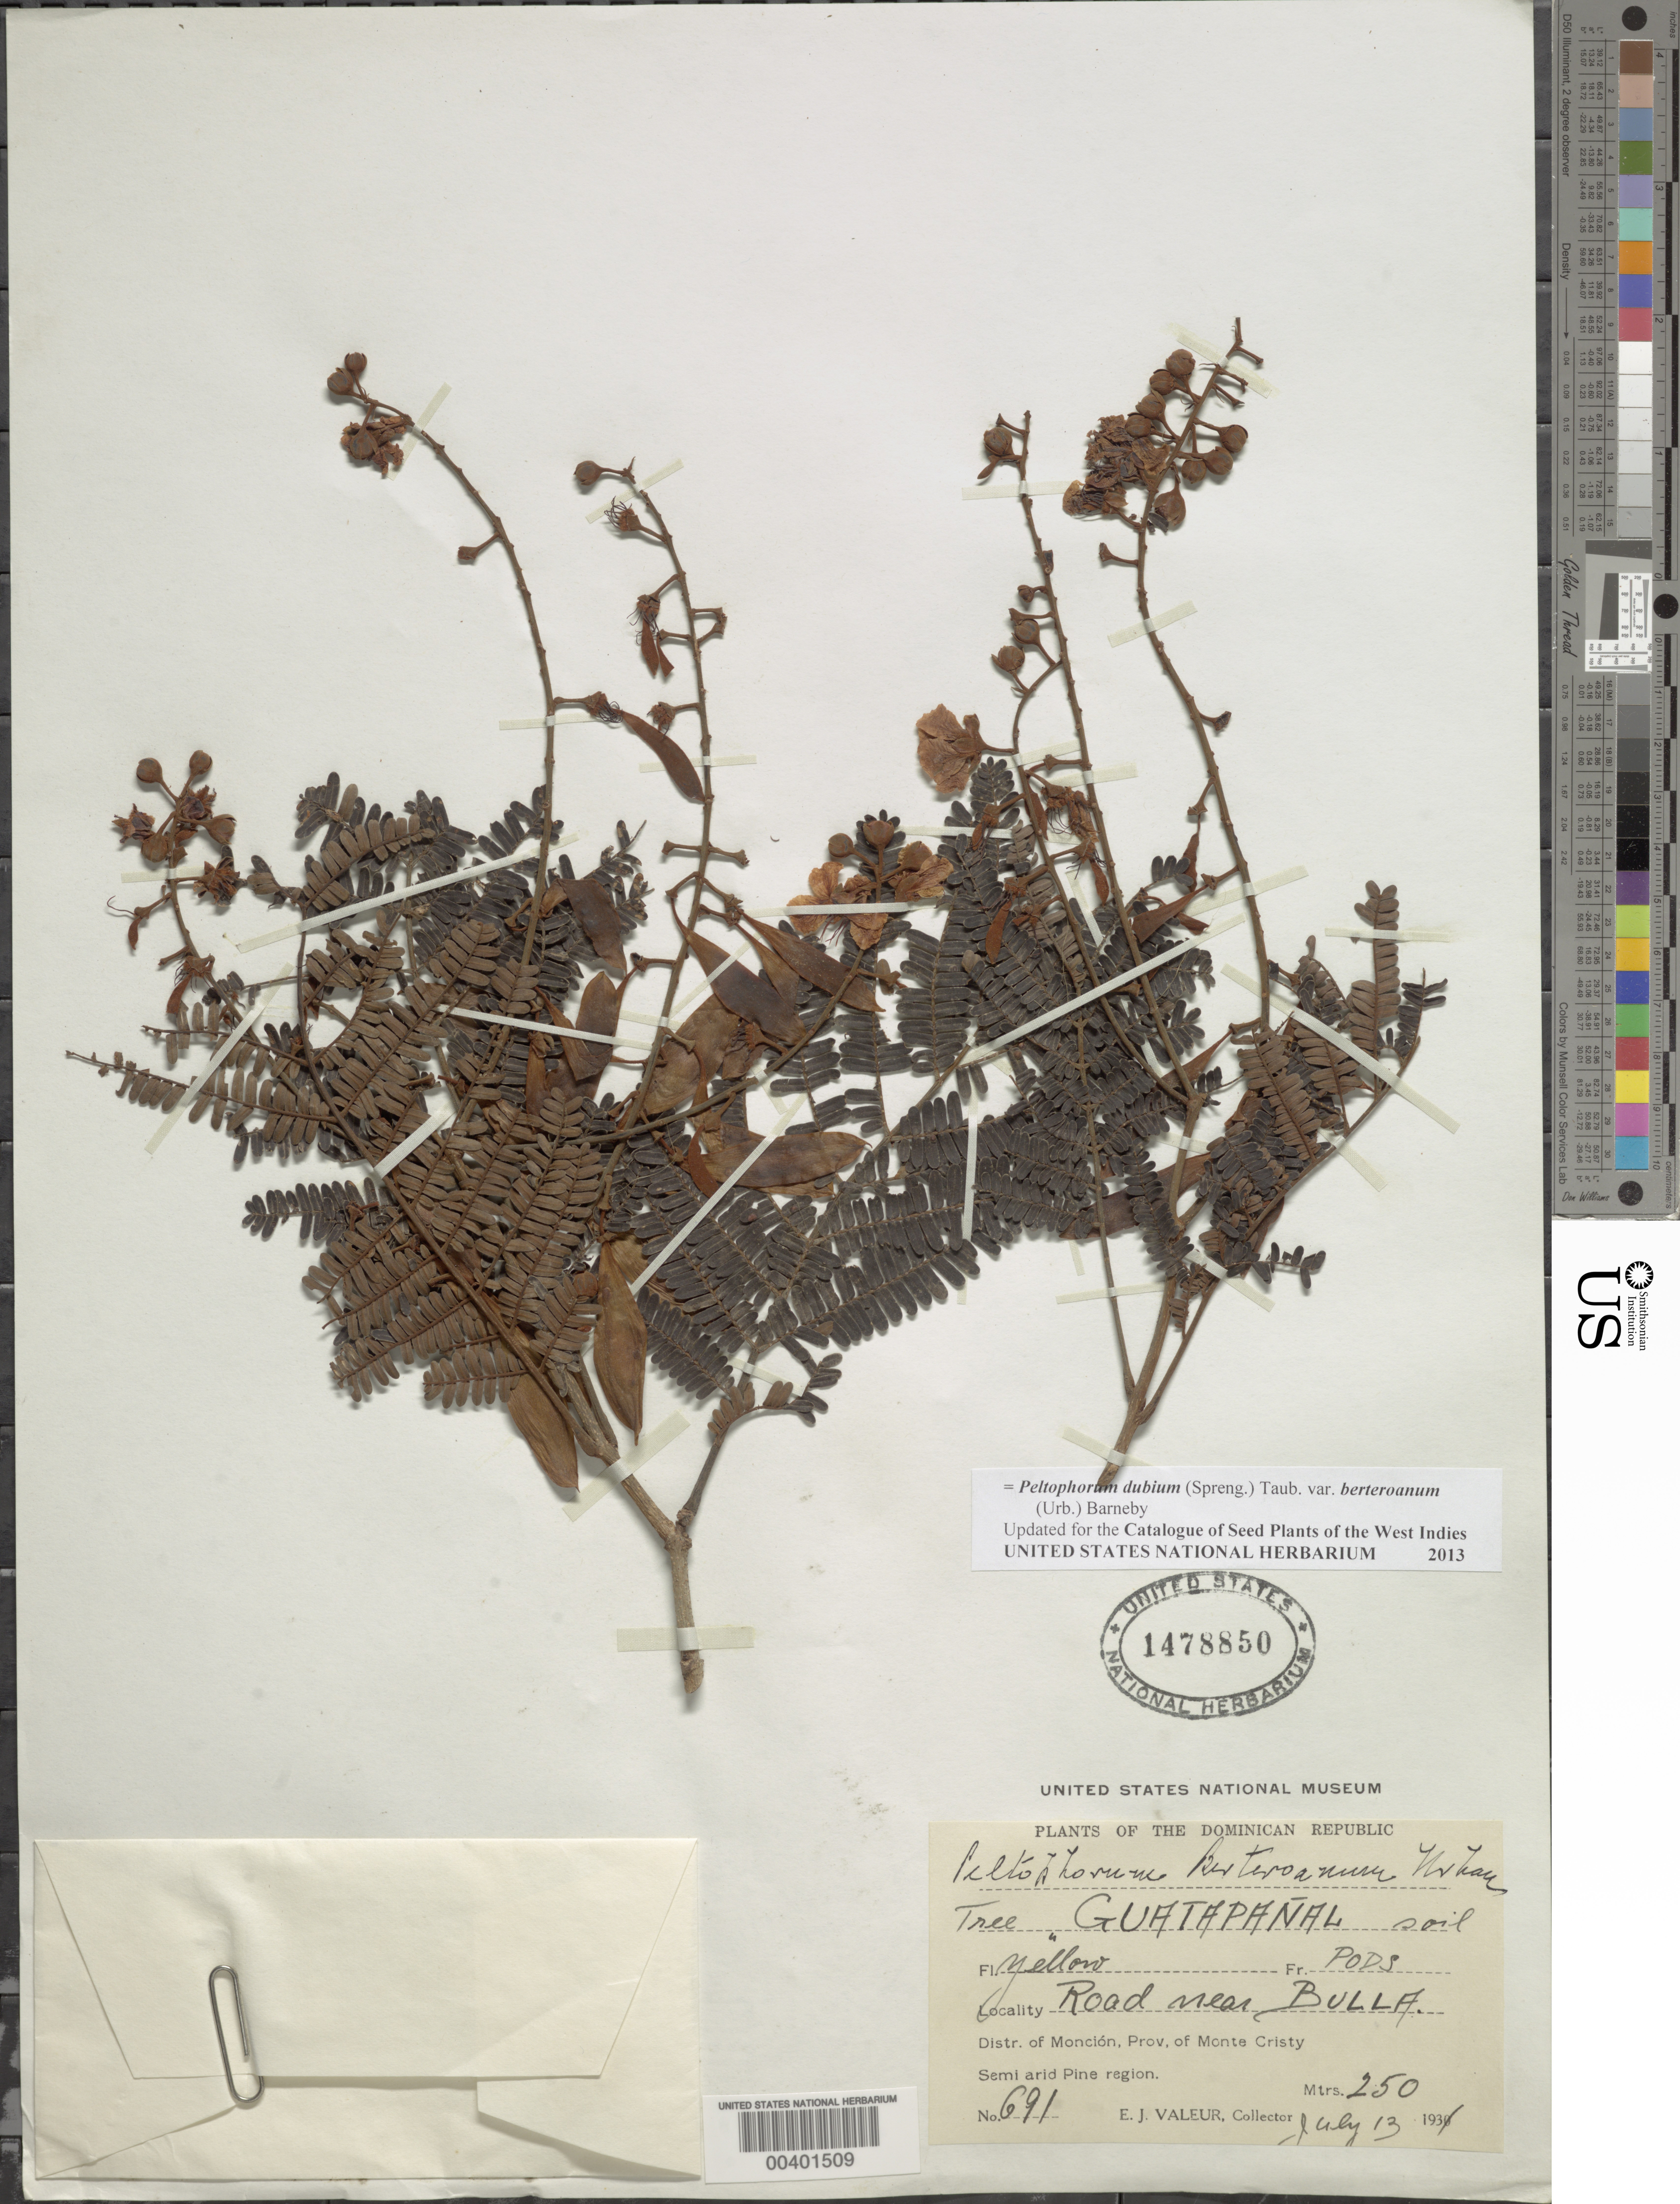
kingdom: Plantae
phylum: Tracheophyta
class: Magnoliopsida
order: Fabales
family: Fabaceae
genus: Peltophorum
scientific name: Peltophorum dubium var. berteroanum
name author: (Urb.) Barneby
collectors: E. Valeur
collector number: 691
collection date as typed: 13 Jul 1931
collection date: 1931-07-13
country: Dominican Republic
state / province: Monte Cristi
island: Hispaniola Island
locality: Moncion, road near bulla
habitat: Semi arid pine region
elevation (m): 250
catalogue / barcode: US 1478850